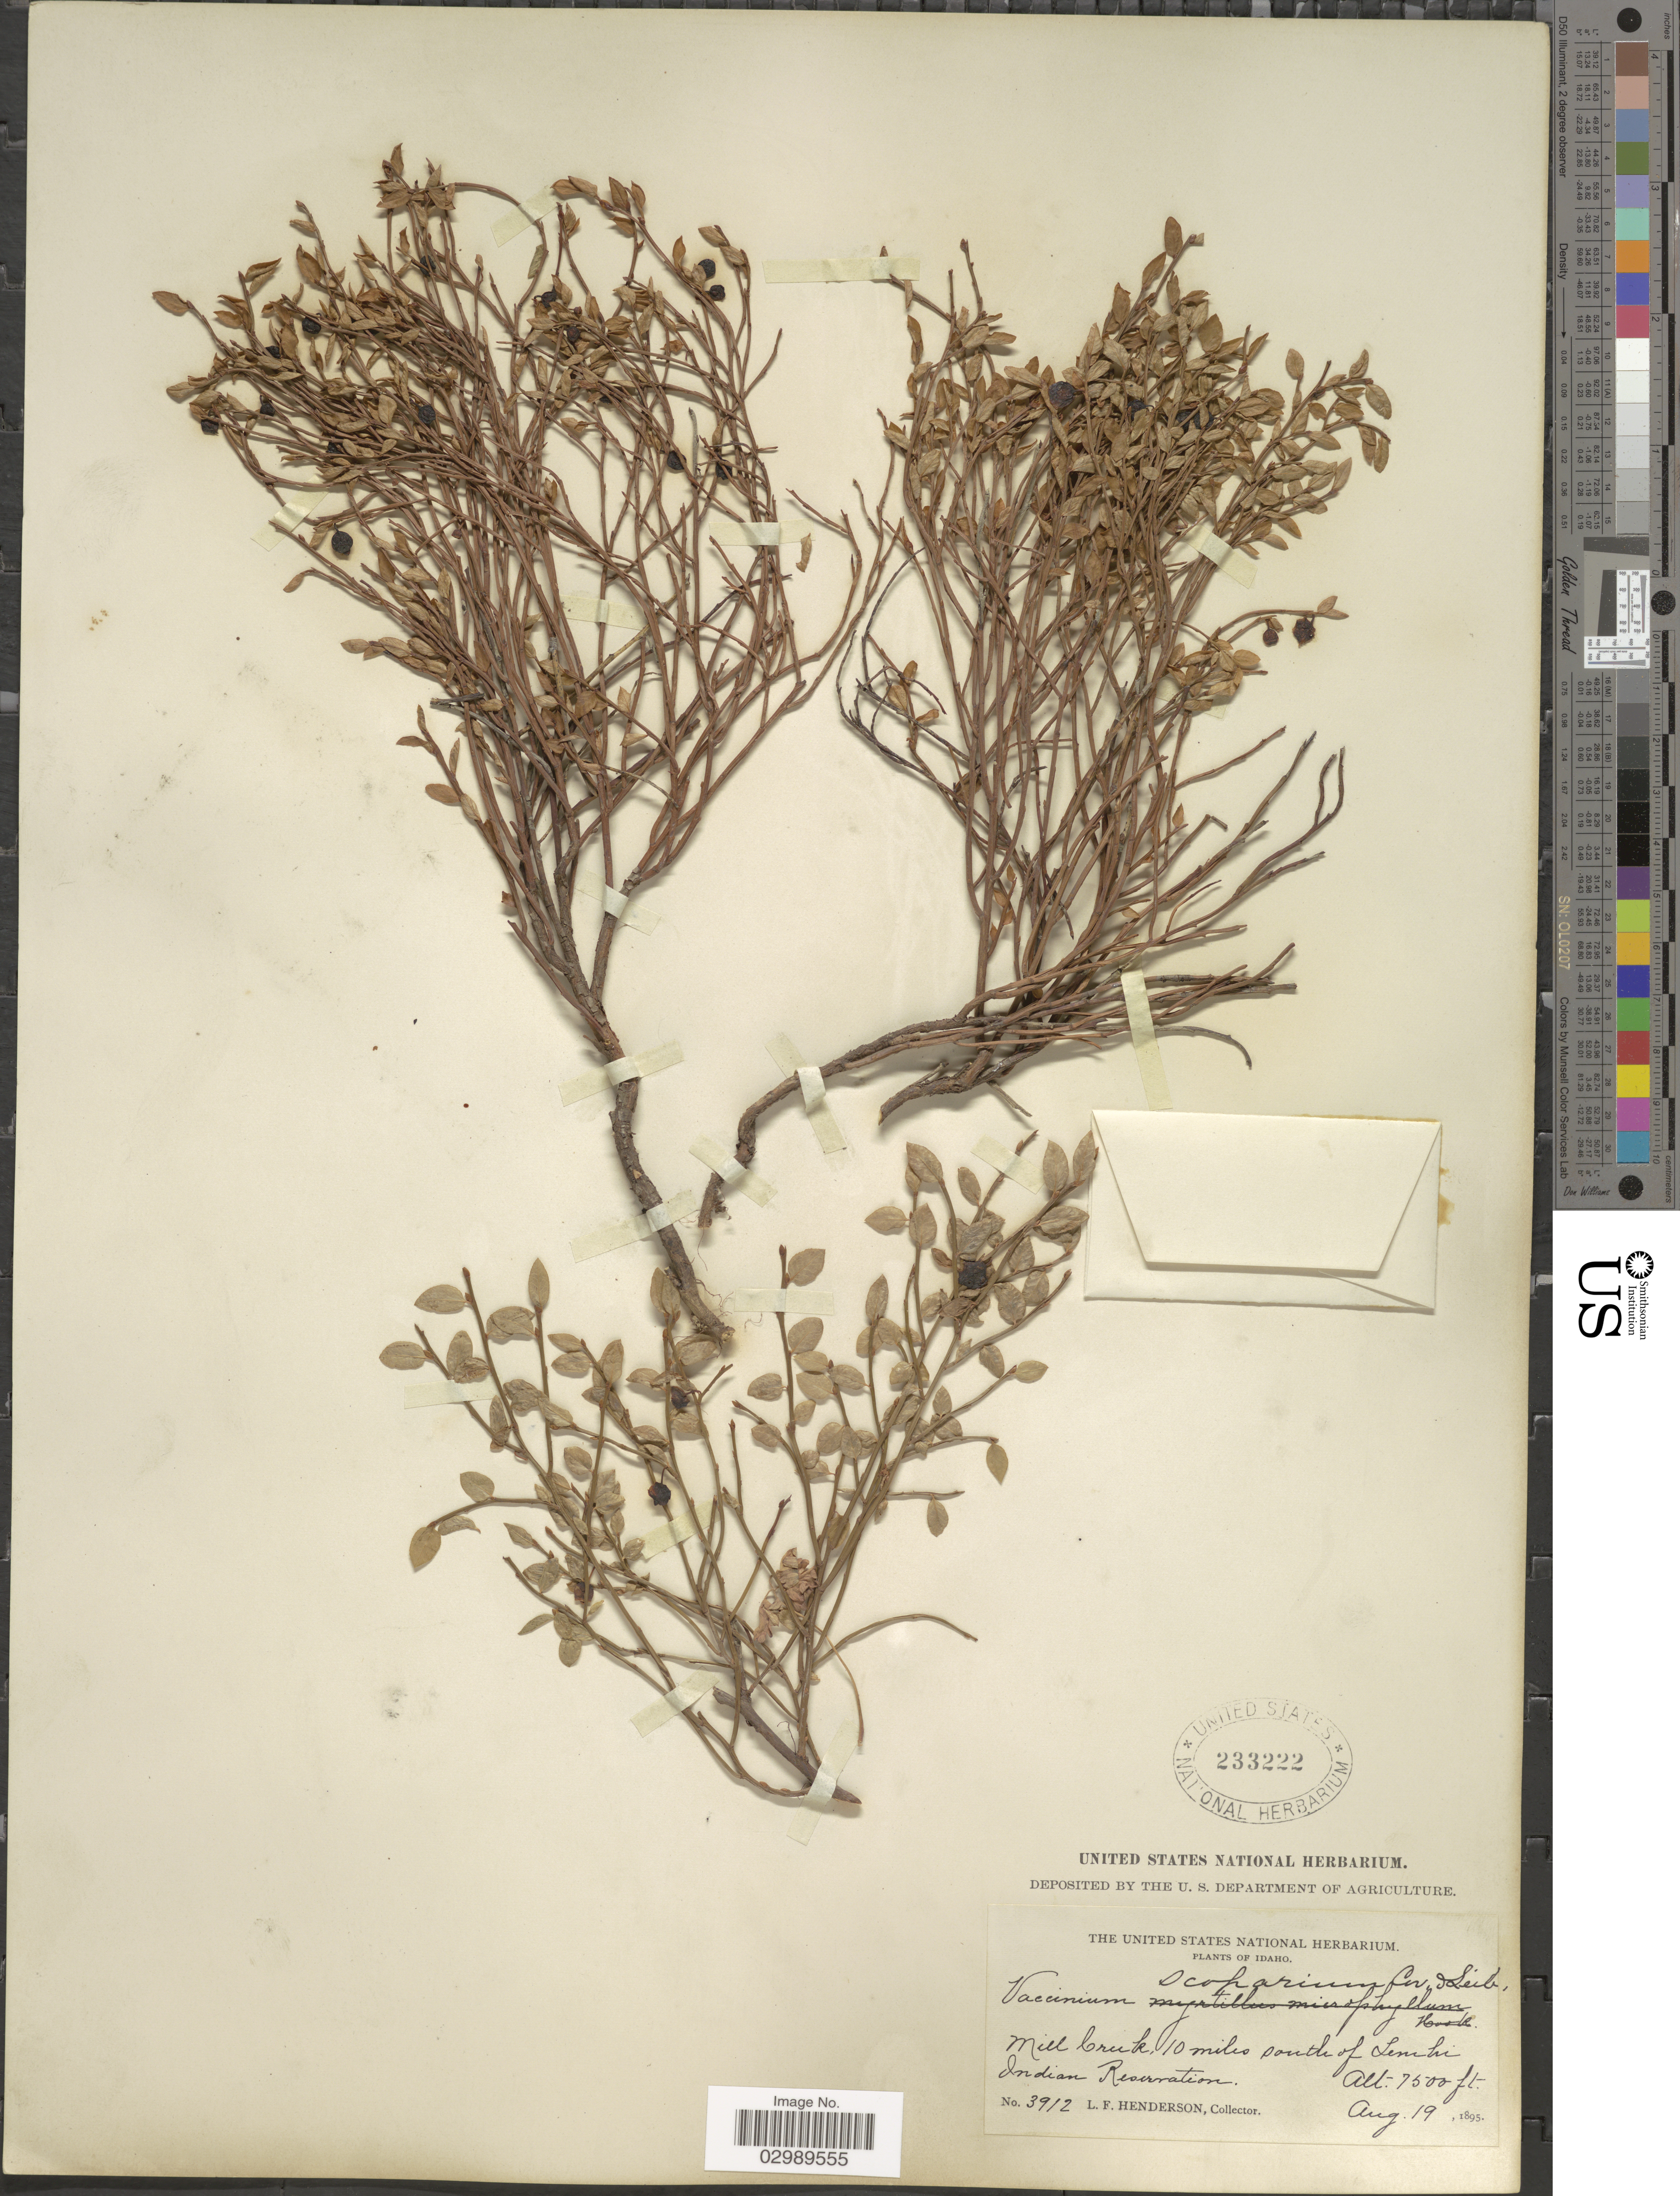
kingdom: Plantae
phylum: Tracheophyta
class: Magnoliopsida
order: Ericales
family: Ericaceae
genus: Vaccinium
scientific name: Vaccinium scoparium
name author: Leiberg ex Coville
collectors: L. Henderson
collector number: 3912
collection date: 1895-08-19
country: United States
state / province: Idaho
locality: Mill Creek, 10 miles south of Lemhi, Indian Reservation.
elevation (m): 2286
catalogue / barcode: US 233222